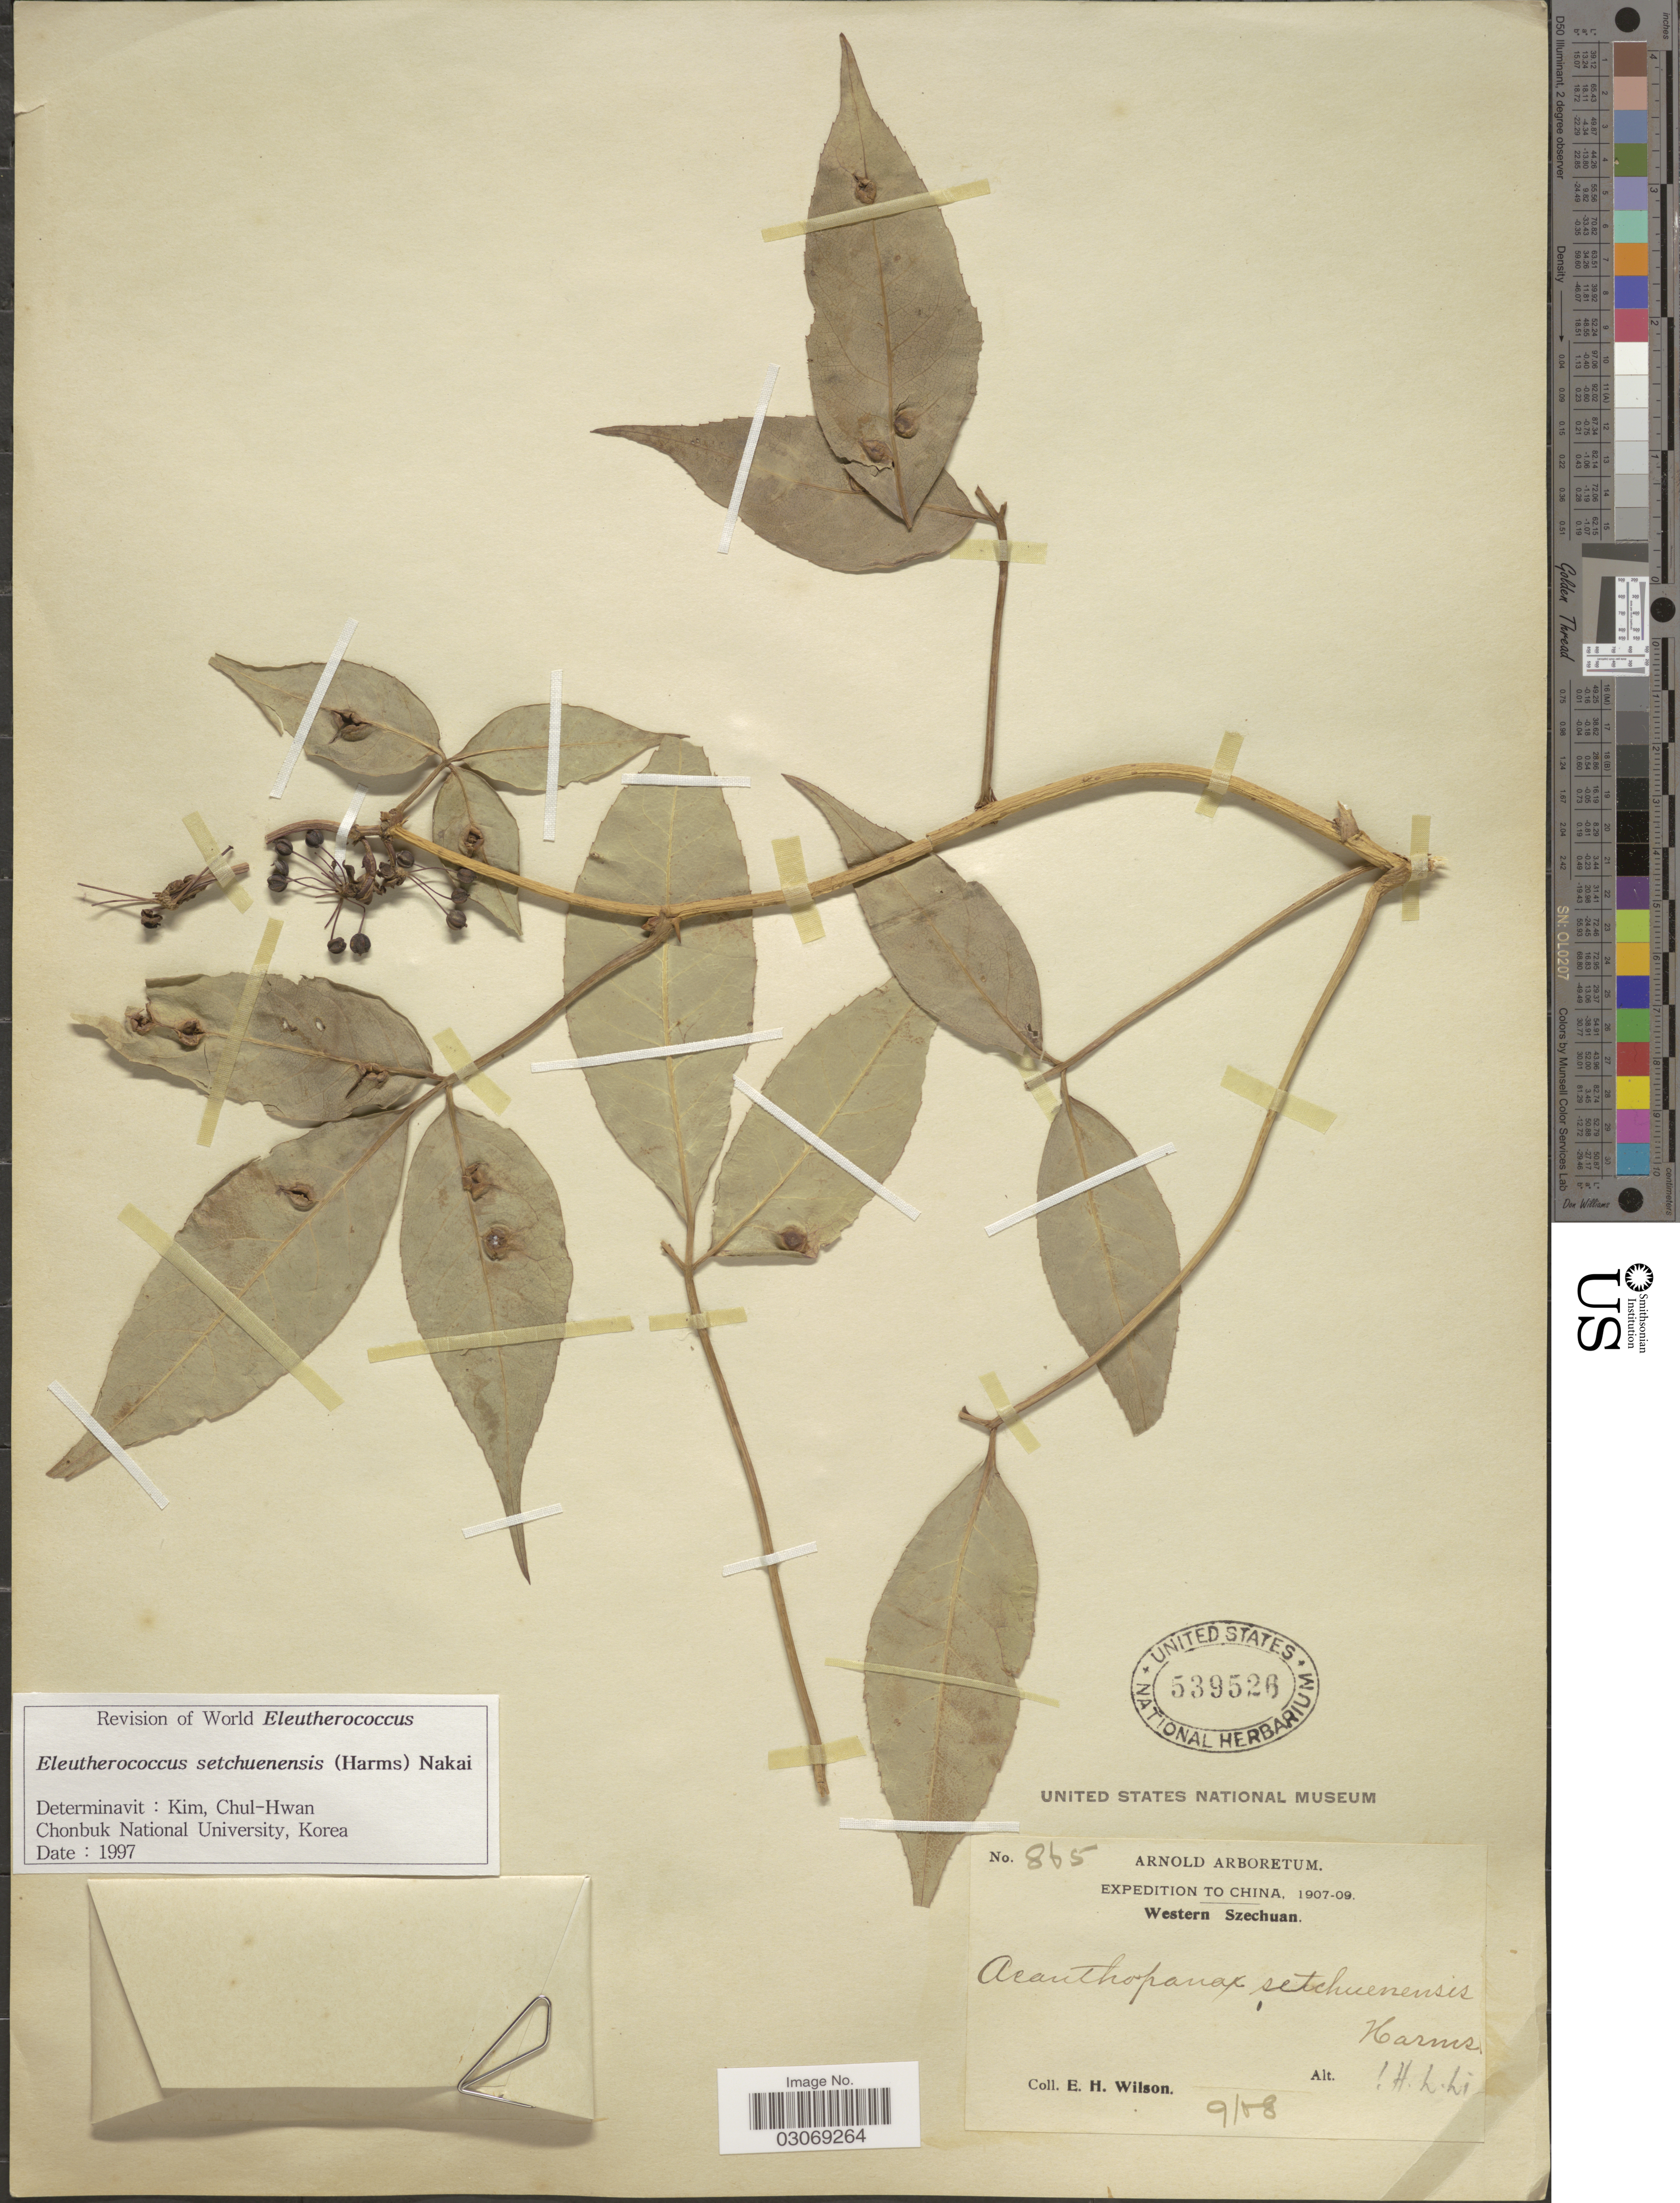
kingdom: Plantae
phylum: Tracheophyta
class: Magnoliopsida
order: Apiales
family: Araliaceae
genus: Eleutherococcus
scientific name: Eleutherococcus setchuenensis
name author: (Harms) Nakai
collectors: E. Wilson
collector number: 865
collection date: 1908-09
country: China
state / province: Sichuan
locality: Western Szechuan.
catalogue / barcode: US 539526